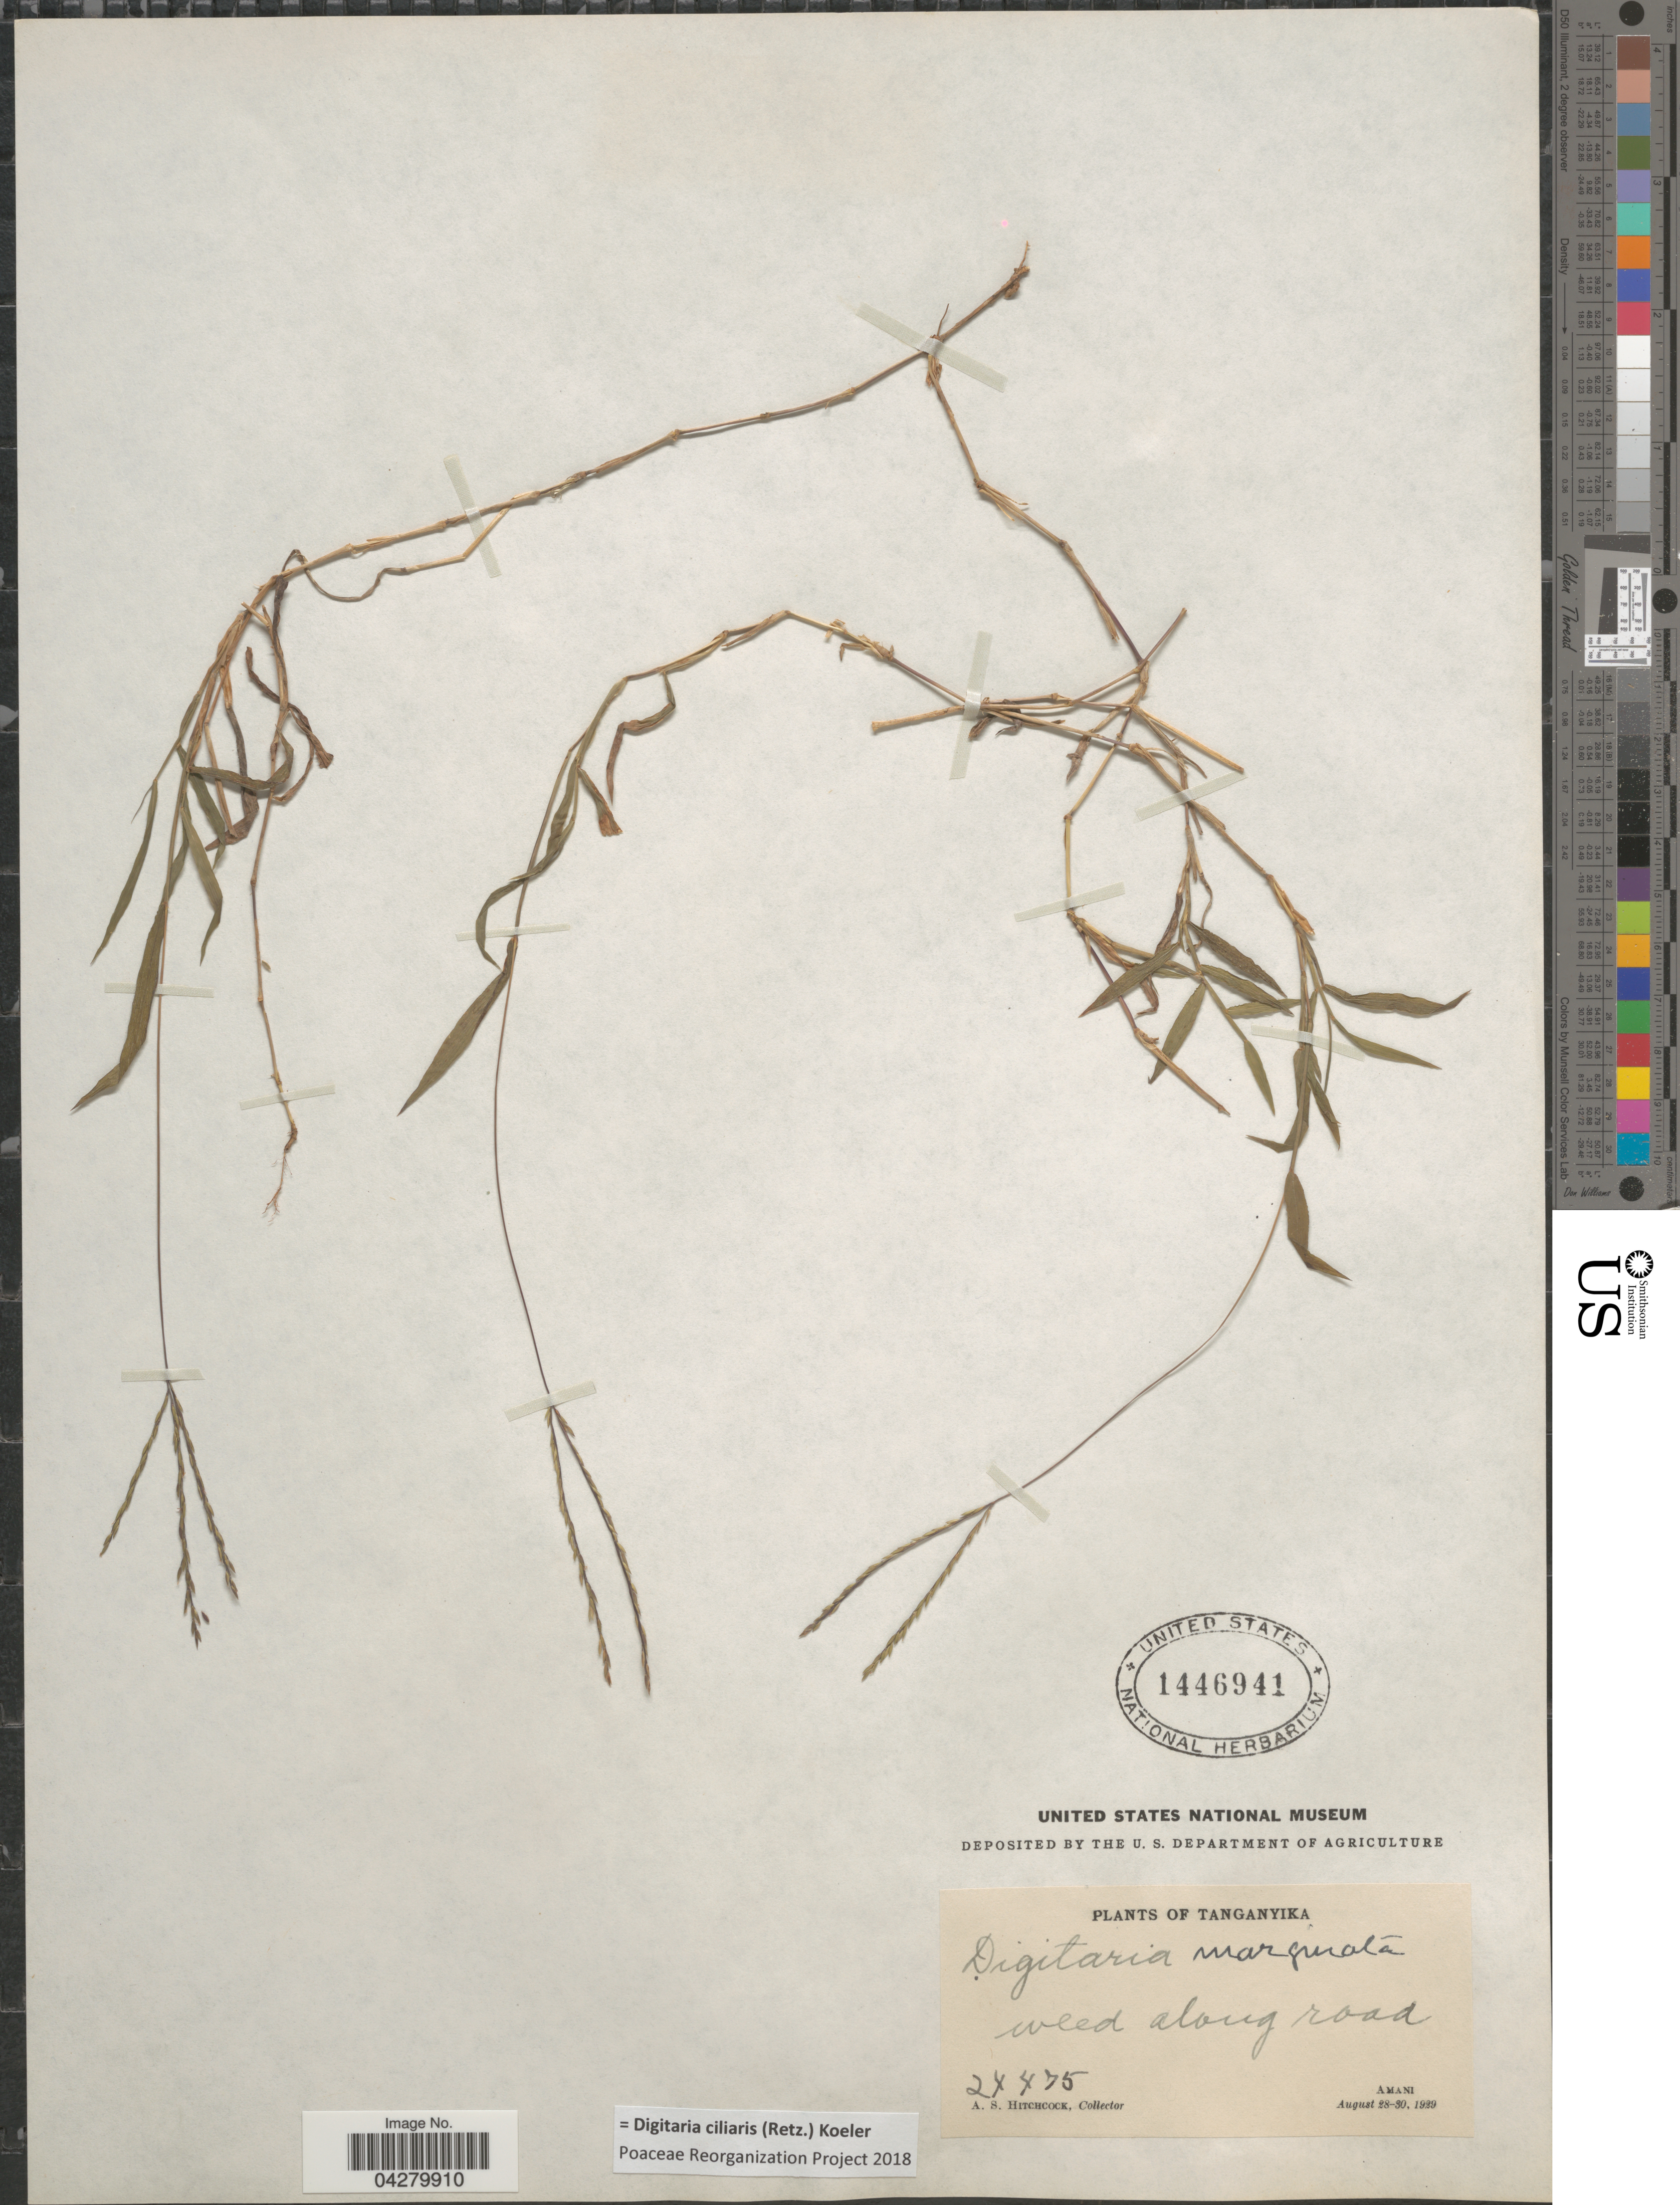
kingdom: Plantae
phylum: Tracheophyta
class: Liliopsida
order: Poales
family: Poaceae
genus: Digitaria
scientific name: Digitaria ciliaris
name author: (Retz.) Koeler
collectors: A. S. Hitchcock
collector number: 24475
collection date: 1929-08-28/1929-08-30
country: Tanzania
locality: Tanganyika. Amani.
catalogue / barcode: US 1446941